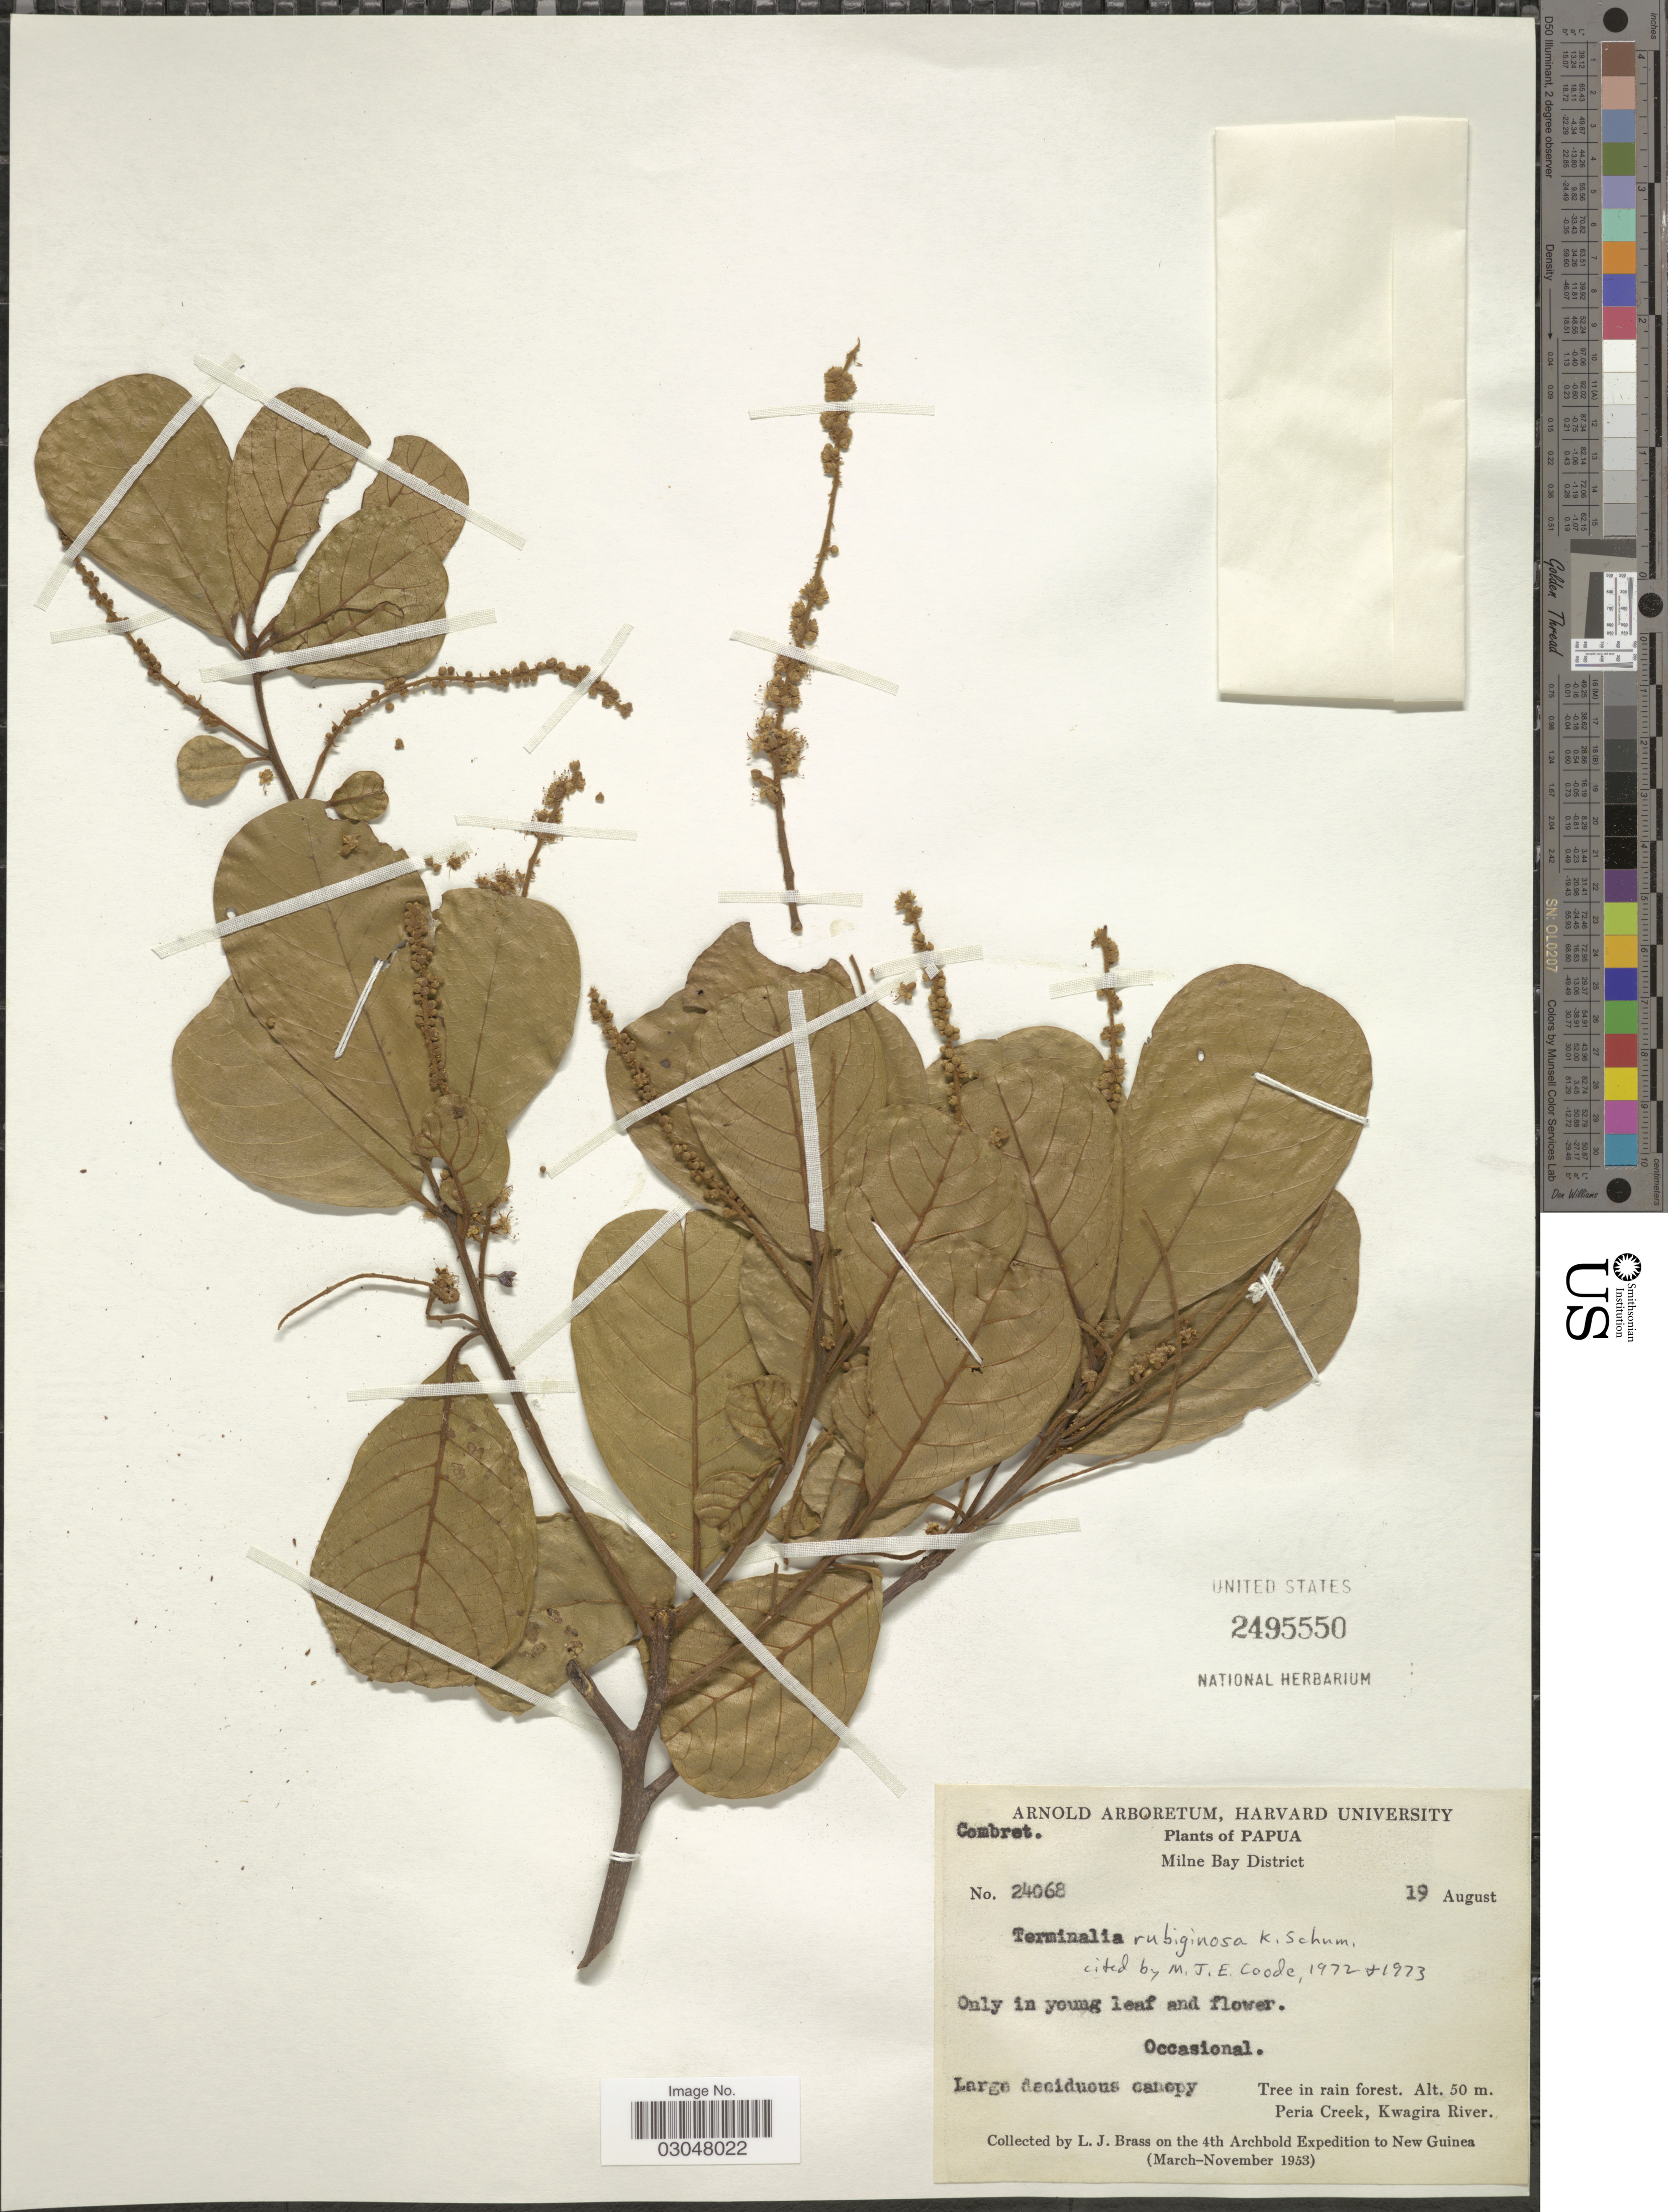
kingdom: Plantae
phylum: Tracheophyta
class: Magnoliopsida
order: Myrtales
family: Combretaceae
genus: Terminalia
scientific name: Terminalia rubiginosa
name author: K. Schum.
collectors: L. J. Brass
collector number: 24068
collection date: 1953-08-19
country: Papua New Guinea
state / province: Milne Bay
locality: Papua. Milne Bay District. Tree in rain forest. Peria Creek, Kwagira River.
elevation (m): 50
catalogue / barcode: US 2495550